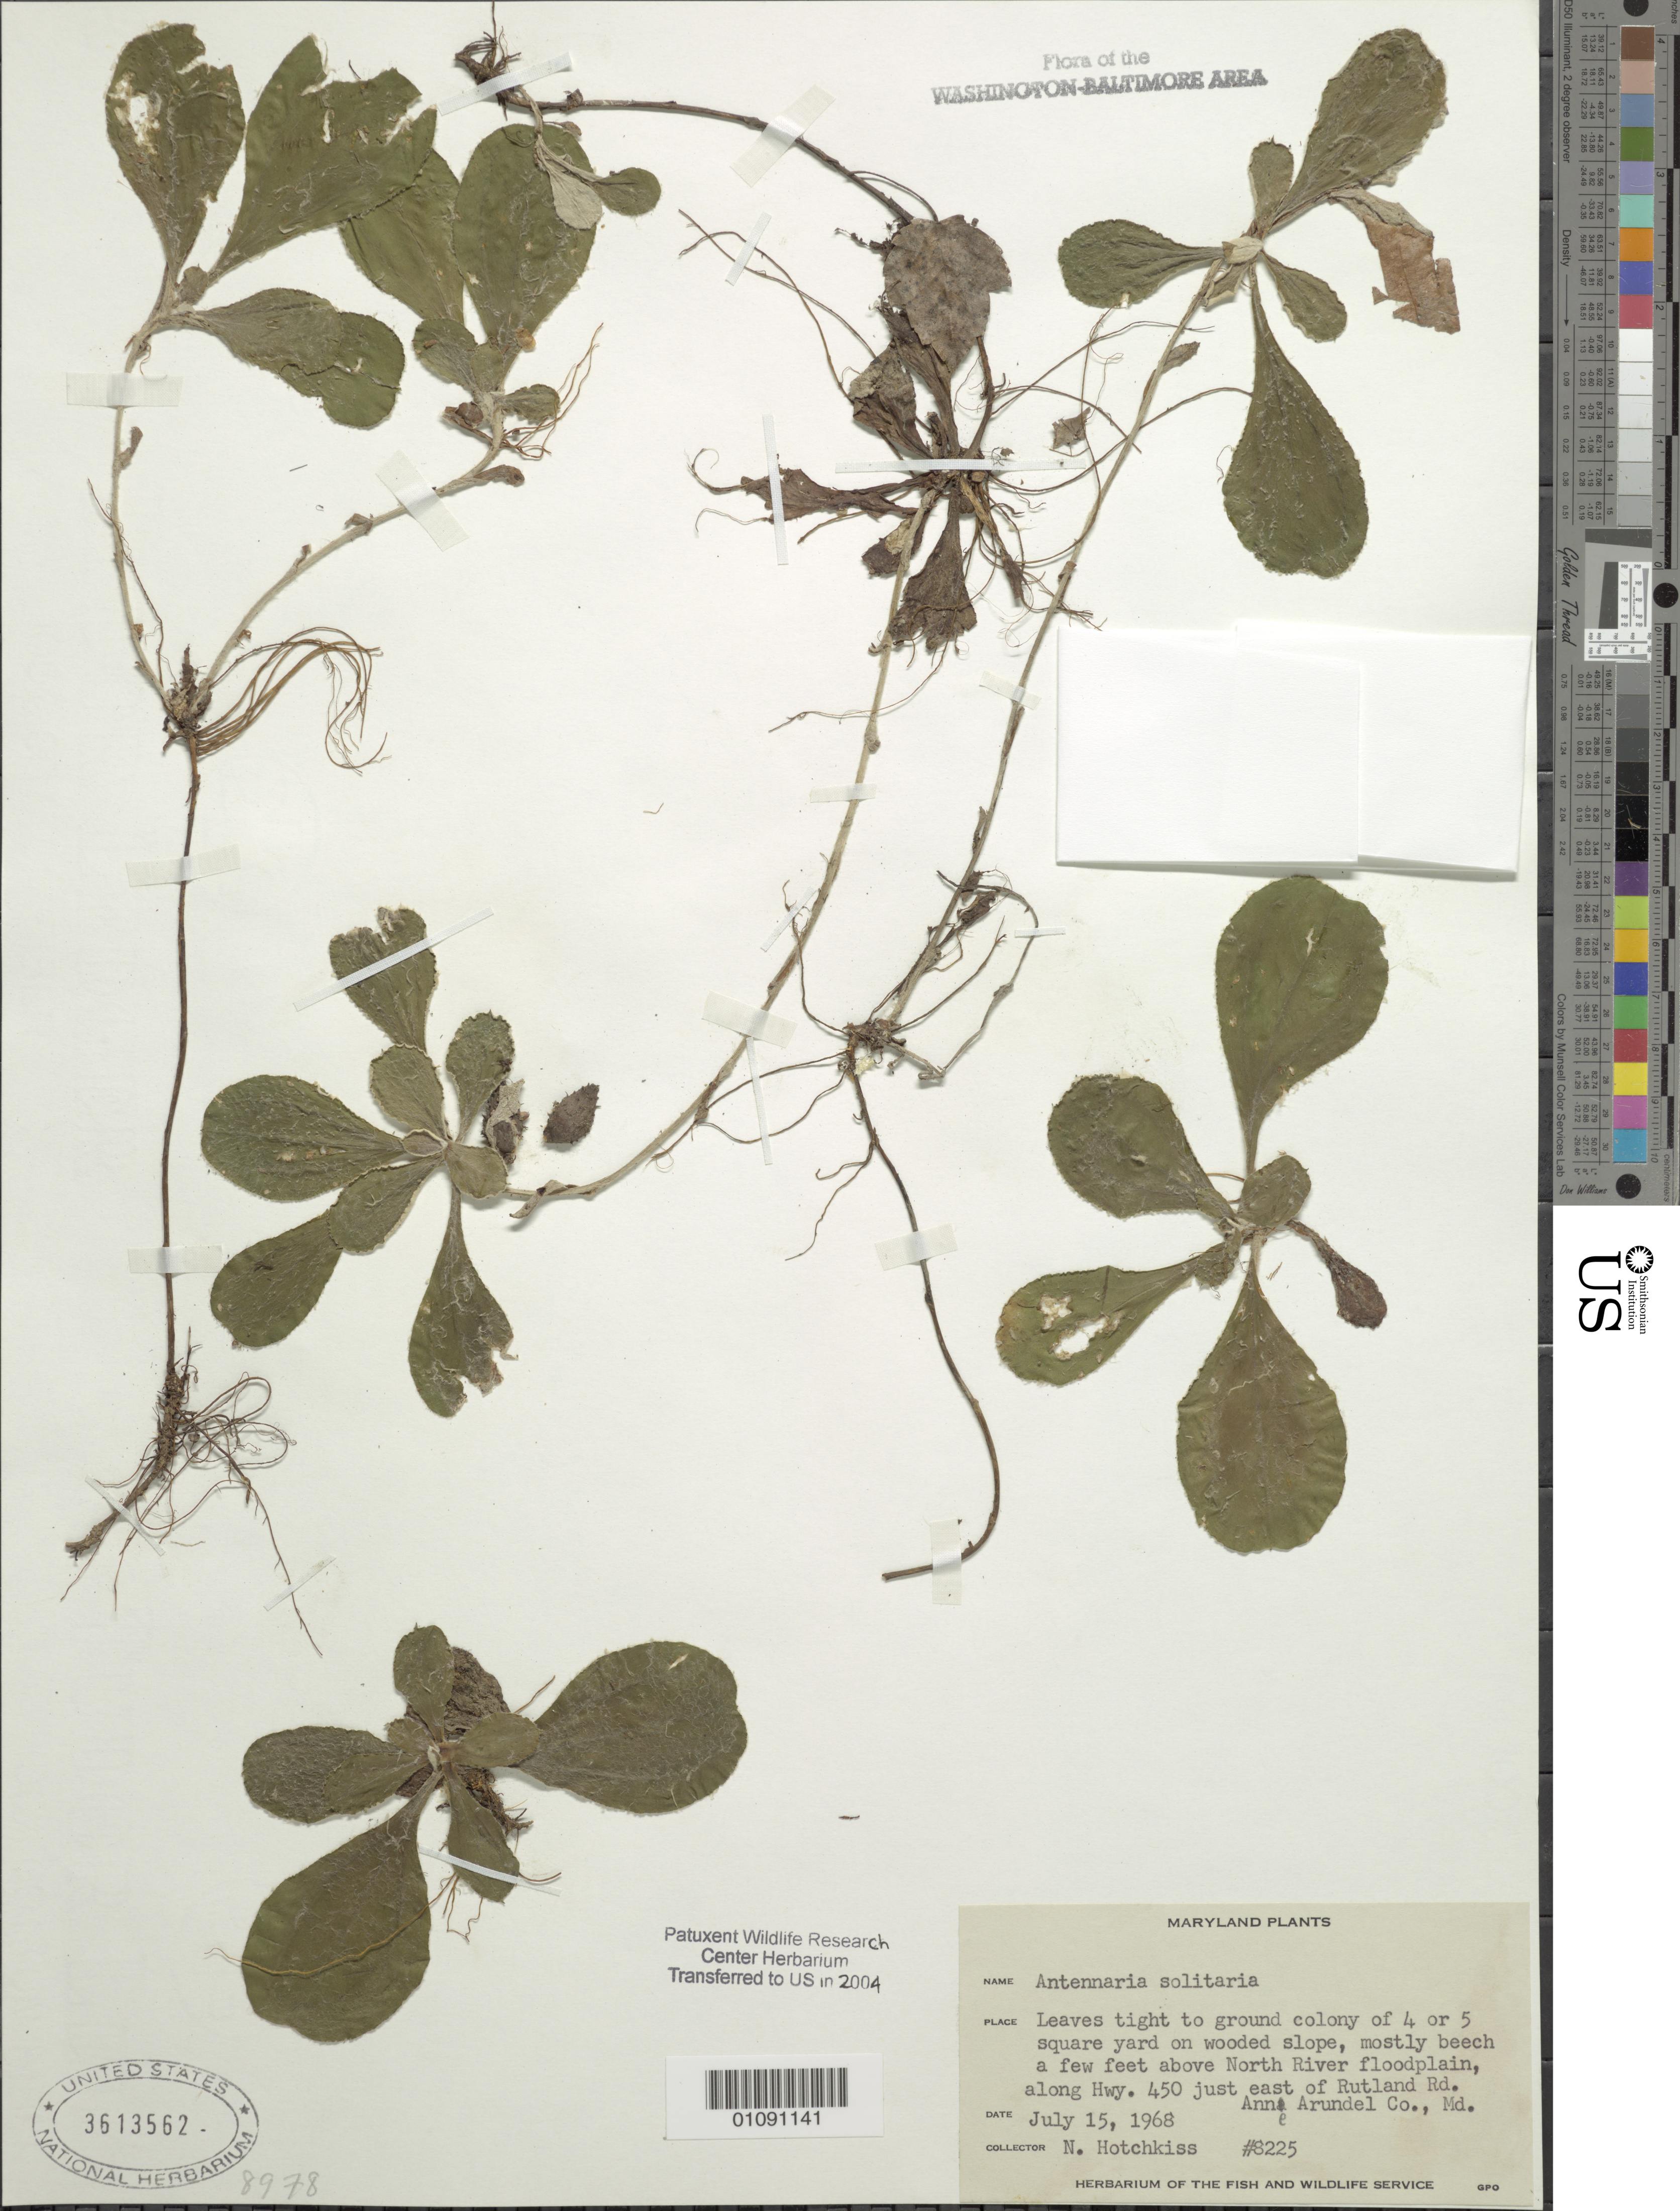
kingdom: Plantae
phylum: Tracheophyta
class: Magnoliopsida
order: Asterales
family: Asteraceae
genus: Antennaria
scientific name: Antennaria solitaria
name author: Rydb.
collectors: N. Hotchkiss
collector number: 8225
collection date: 1968-07-15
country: United States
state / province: Maryland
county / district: Anne Arundel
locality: A few feet above North River floodplain. Along Hwy. 450, just E. of Rutland Rd.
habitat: Leaves tight to ground colony of 4-5 square yard on wooded slope (mostly Beech).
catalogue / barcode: US 3613562